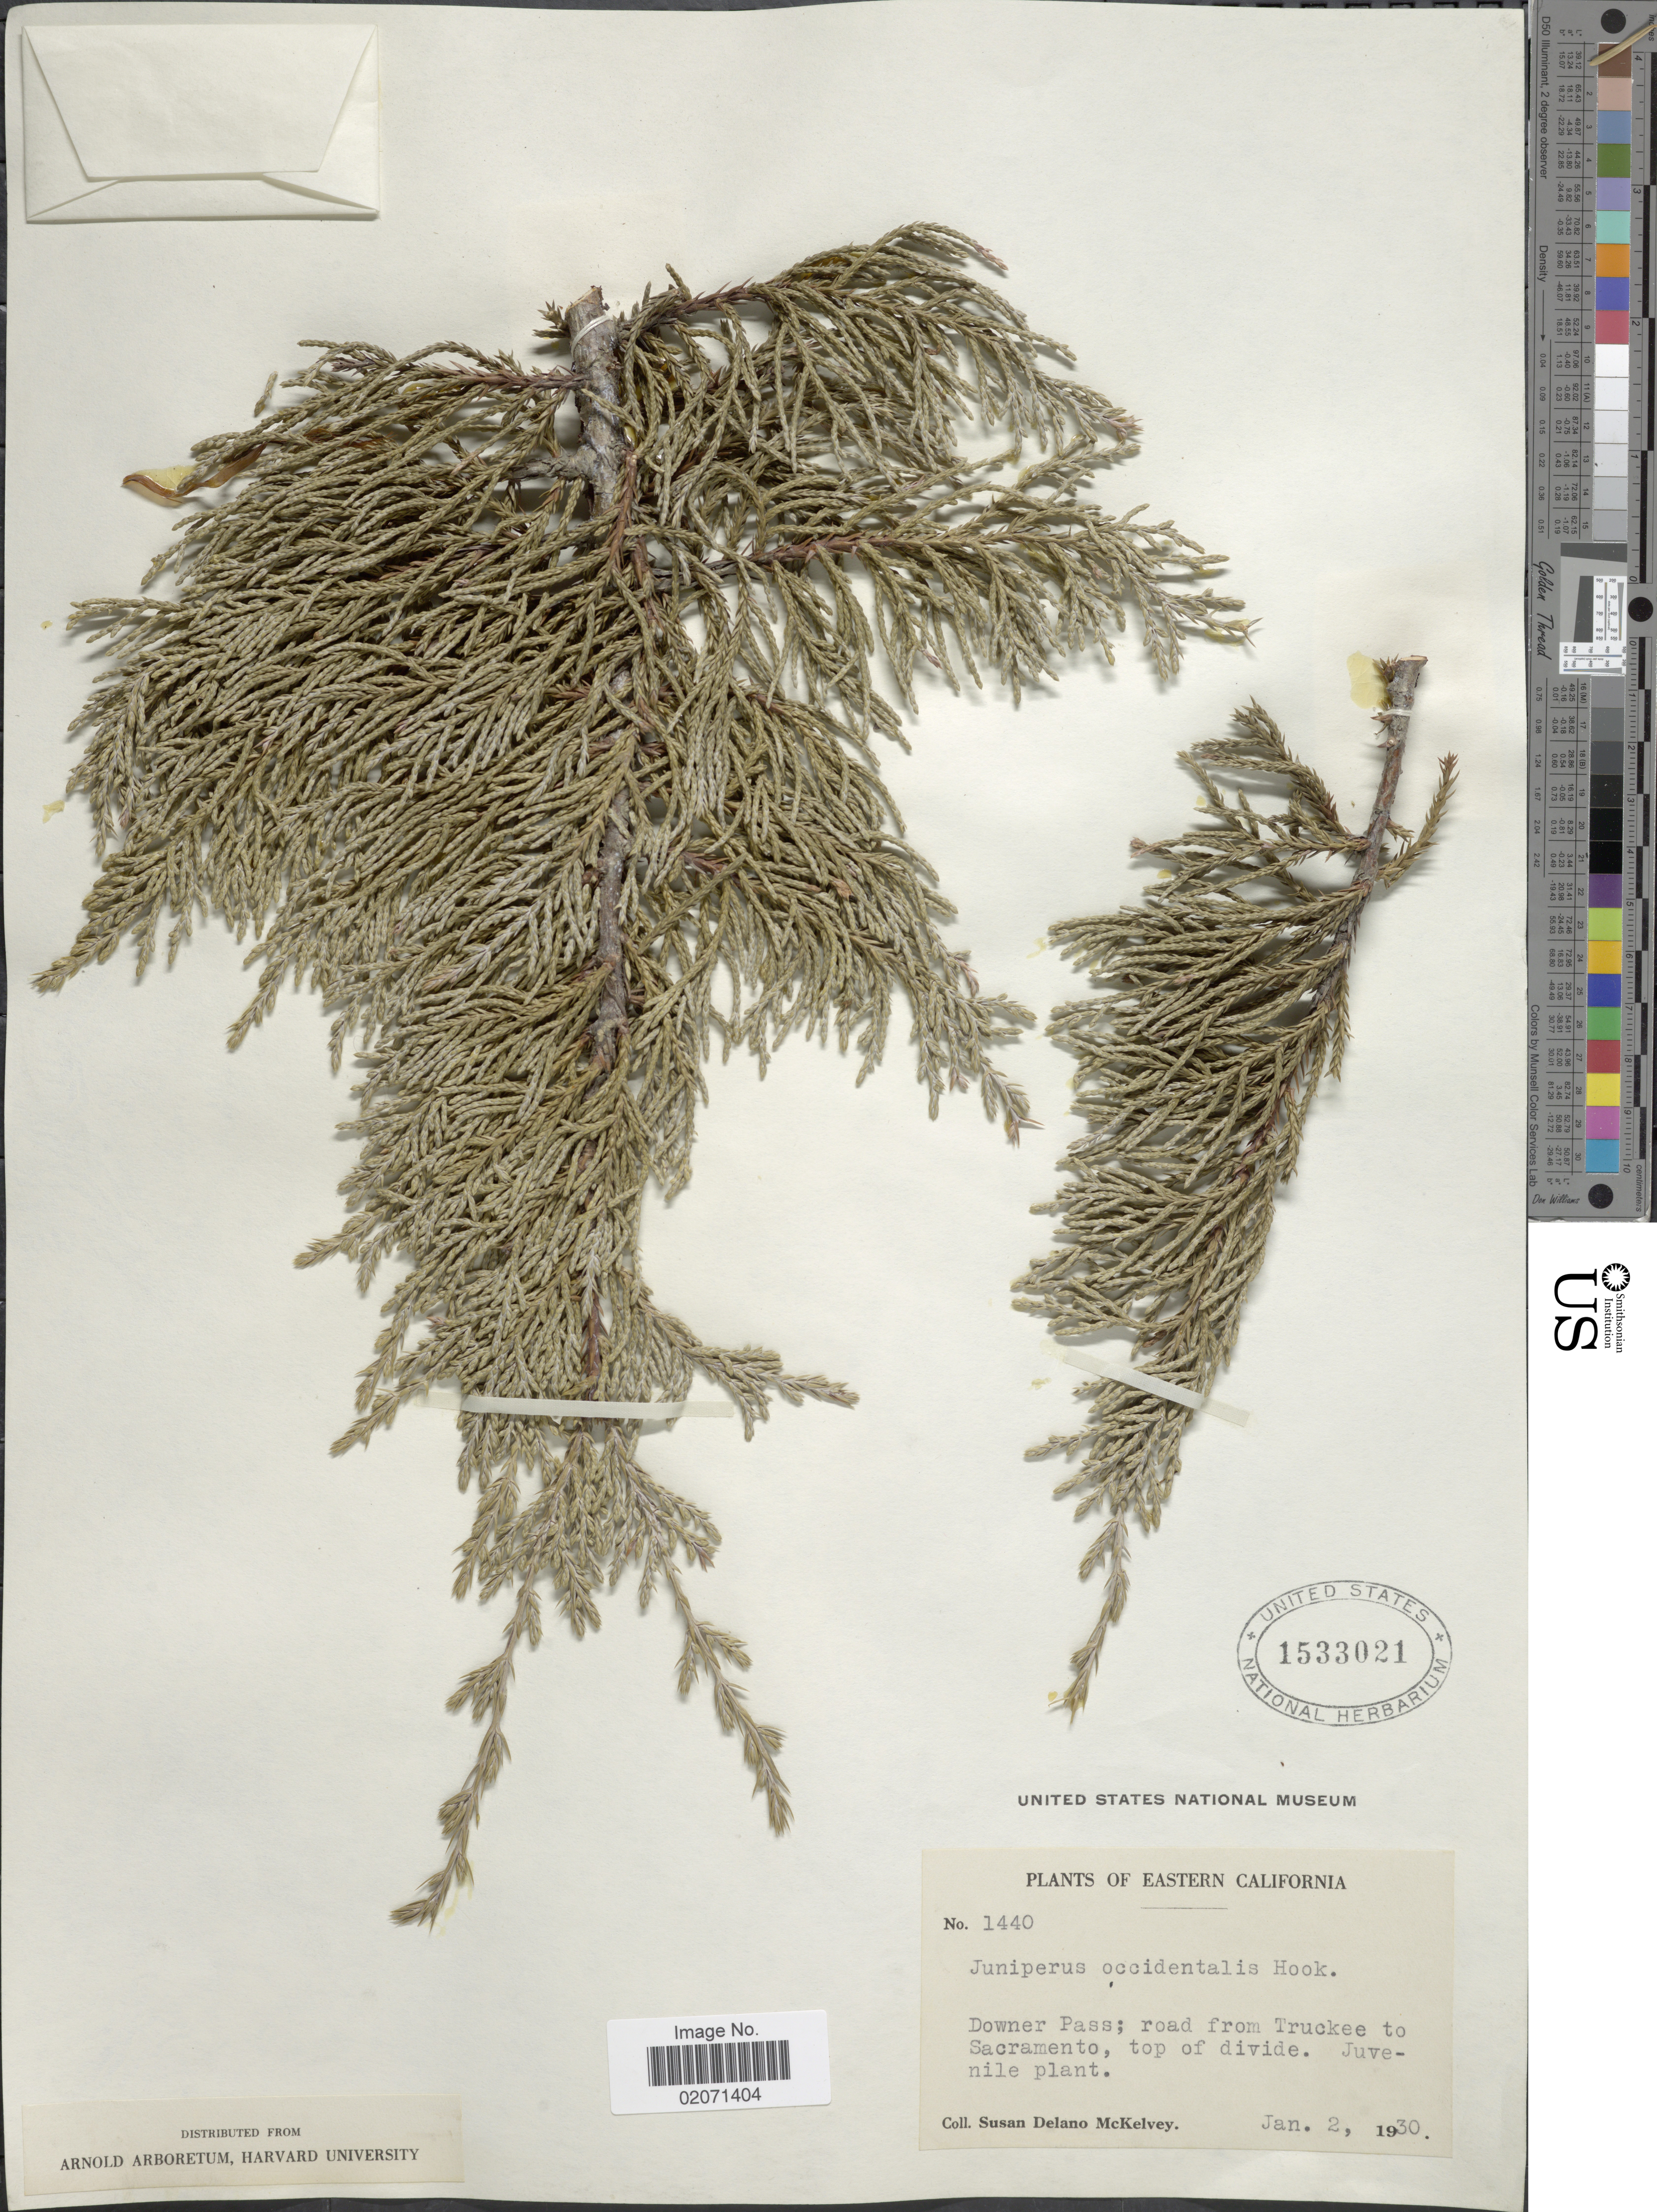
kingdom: Plantae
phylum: Tracheophyta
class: Pinopsida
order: Pinales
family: Cupressaceae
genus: Juniperus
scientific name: Juniperus occidentalis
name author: Hook.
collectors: S. A. McKelvey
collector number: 1440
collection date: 1930-01-02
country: United States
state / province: California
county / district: Sacramento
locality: Eastern California. Downer Pass; road from Truckee to Sacramento, top of divide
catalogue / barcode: US 1533021